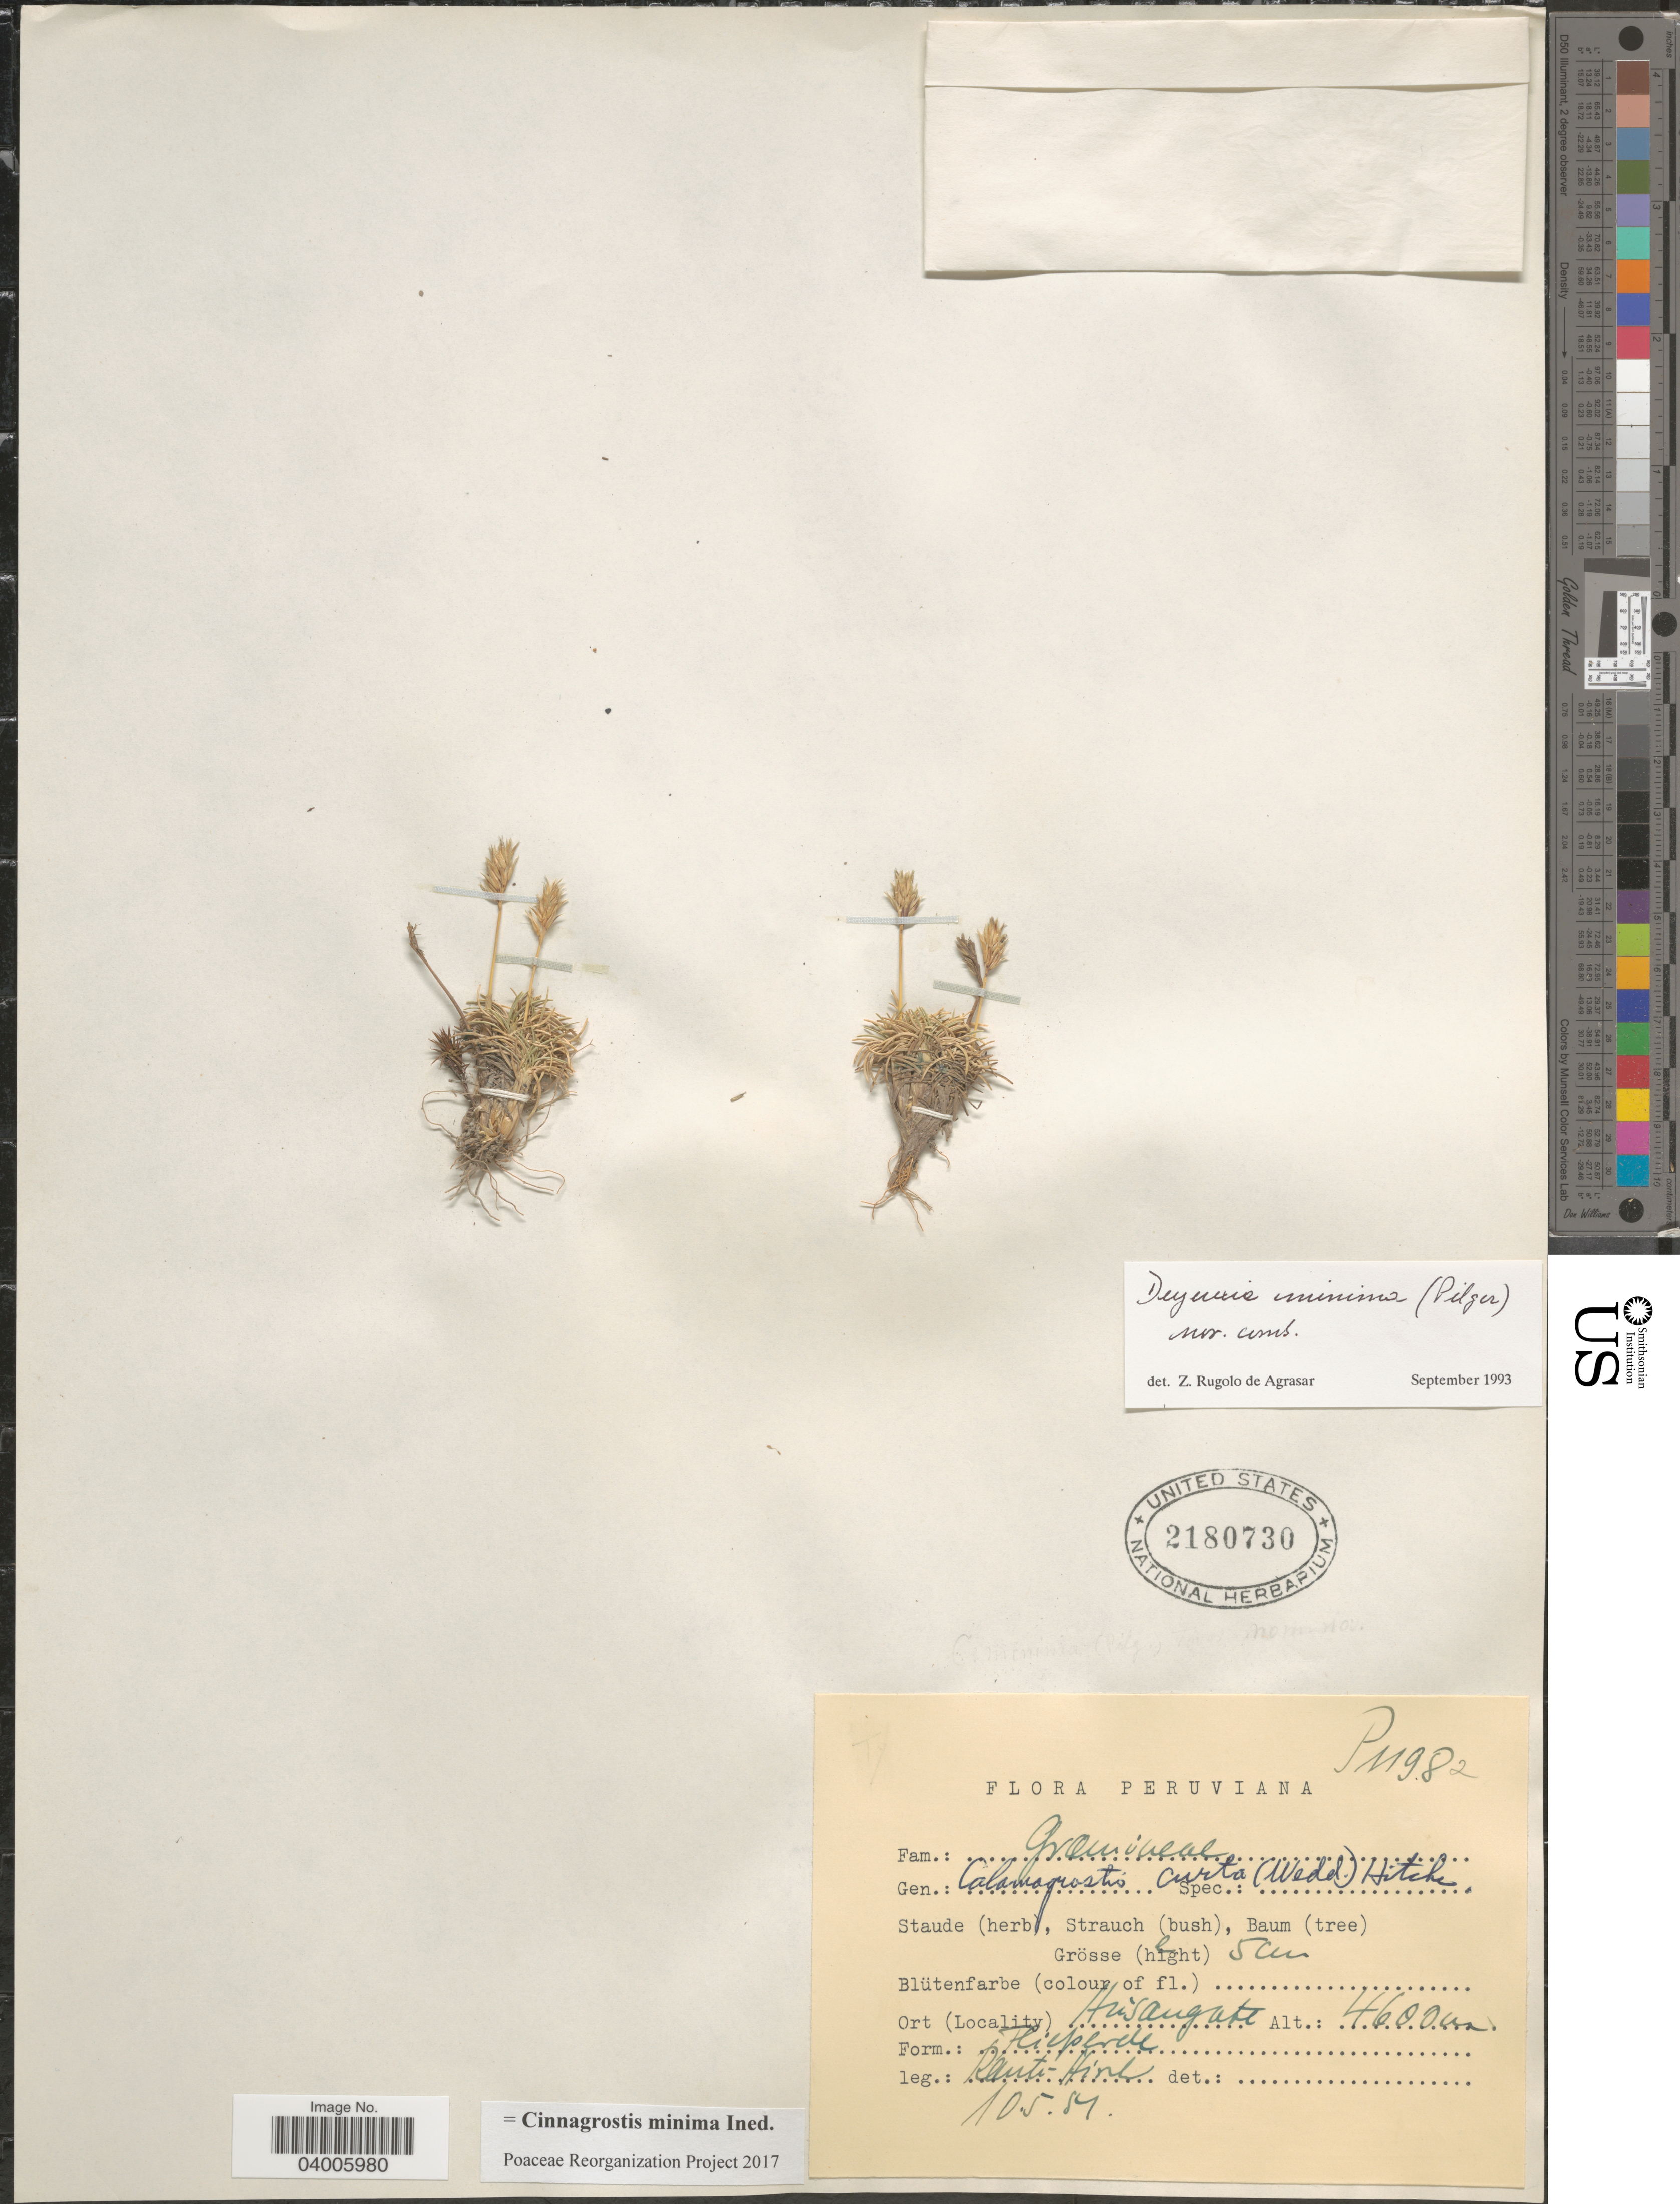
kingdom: Plantae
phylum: Tracheophyta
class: Liliopsida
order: Poales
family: Poaceae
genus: Cinnagrostis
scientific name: Cinnagrostis mollis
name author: (Pilg.) P.M. Peterson et al.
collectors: W. Rauh & G. Hirsch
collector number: P11982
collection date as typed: Transcribed d/m/y: 10/5/54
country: Peru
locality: Auzangate.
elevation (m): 4600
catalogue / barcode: US 2180730